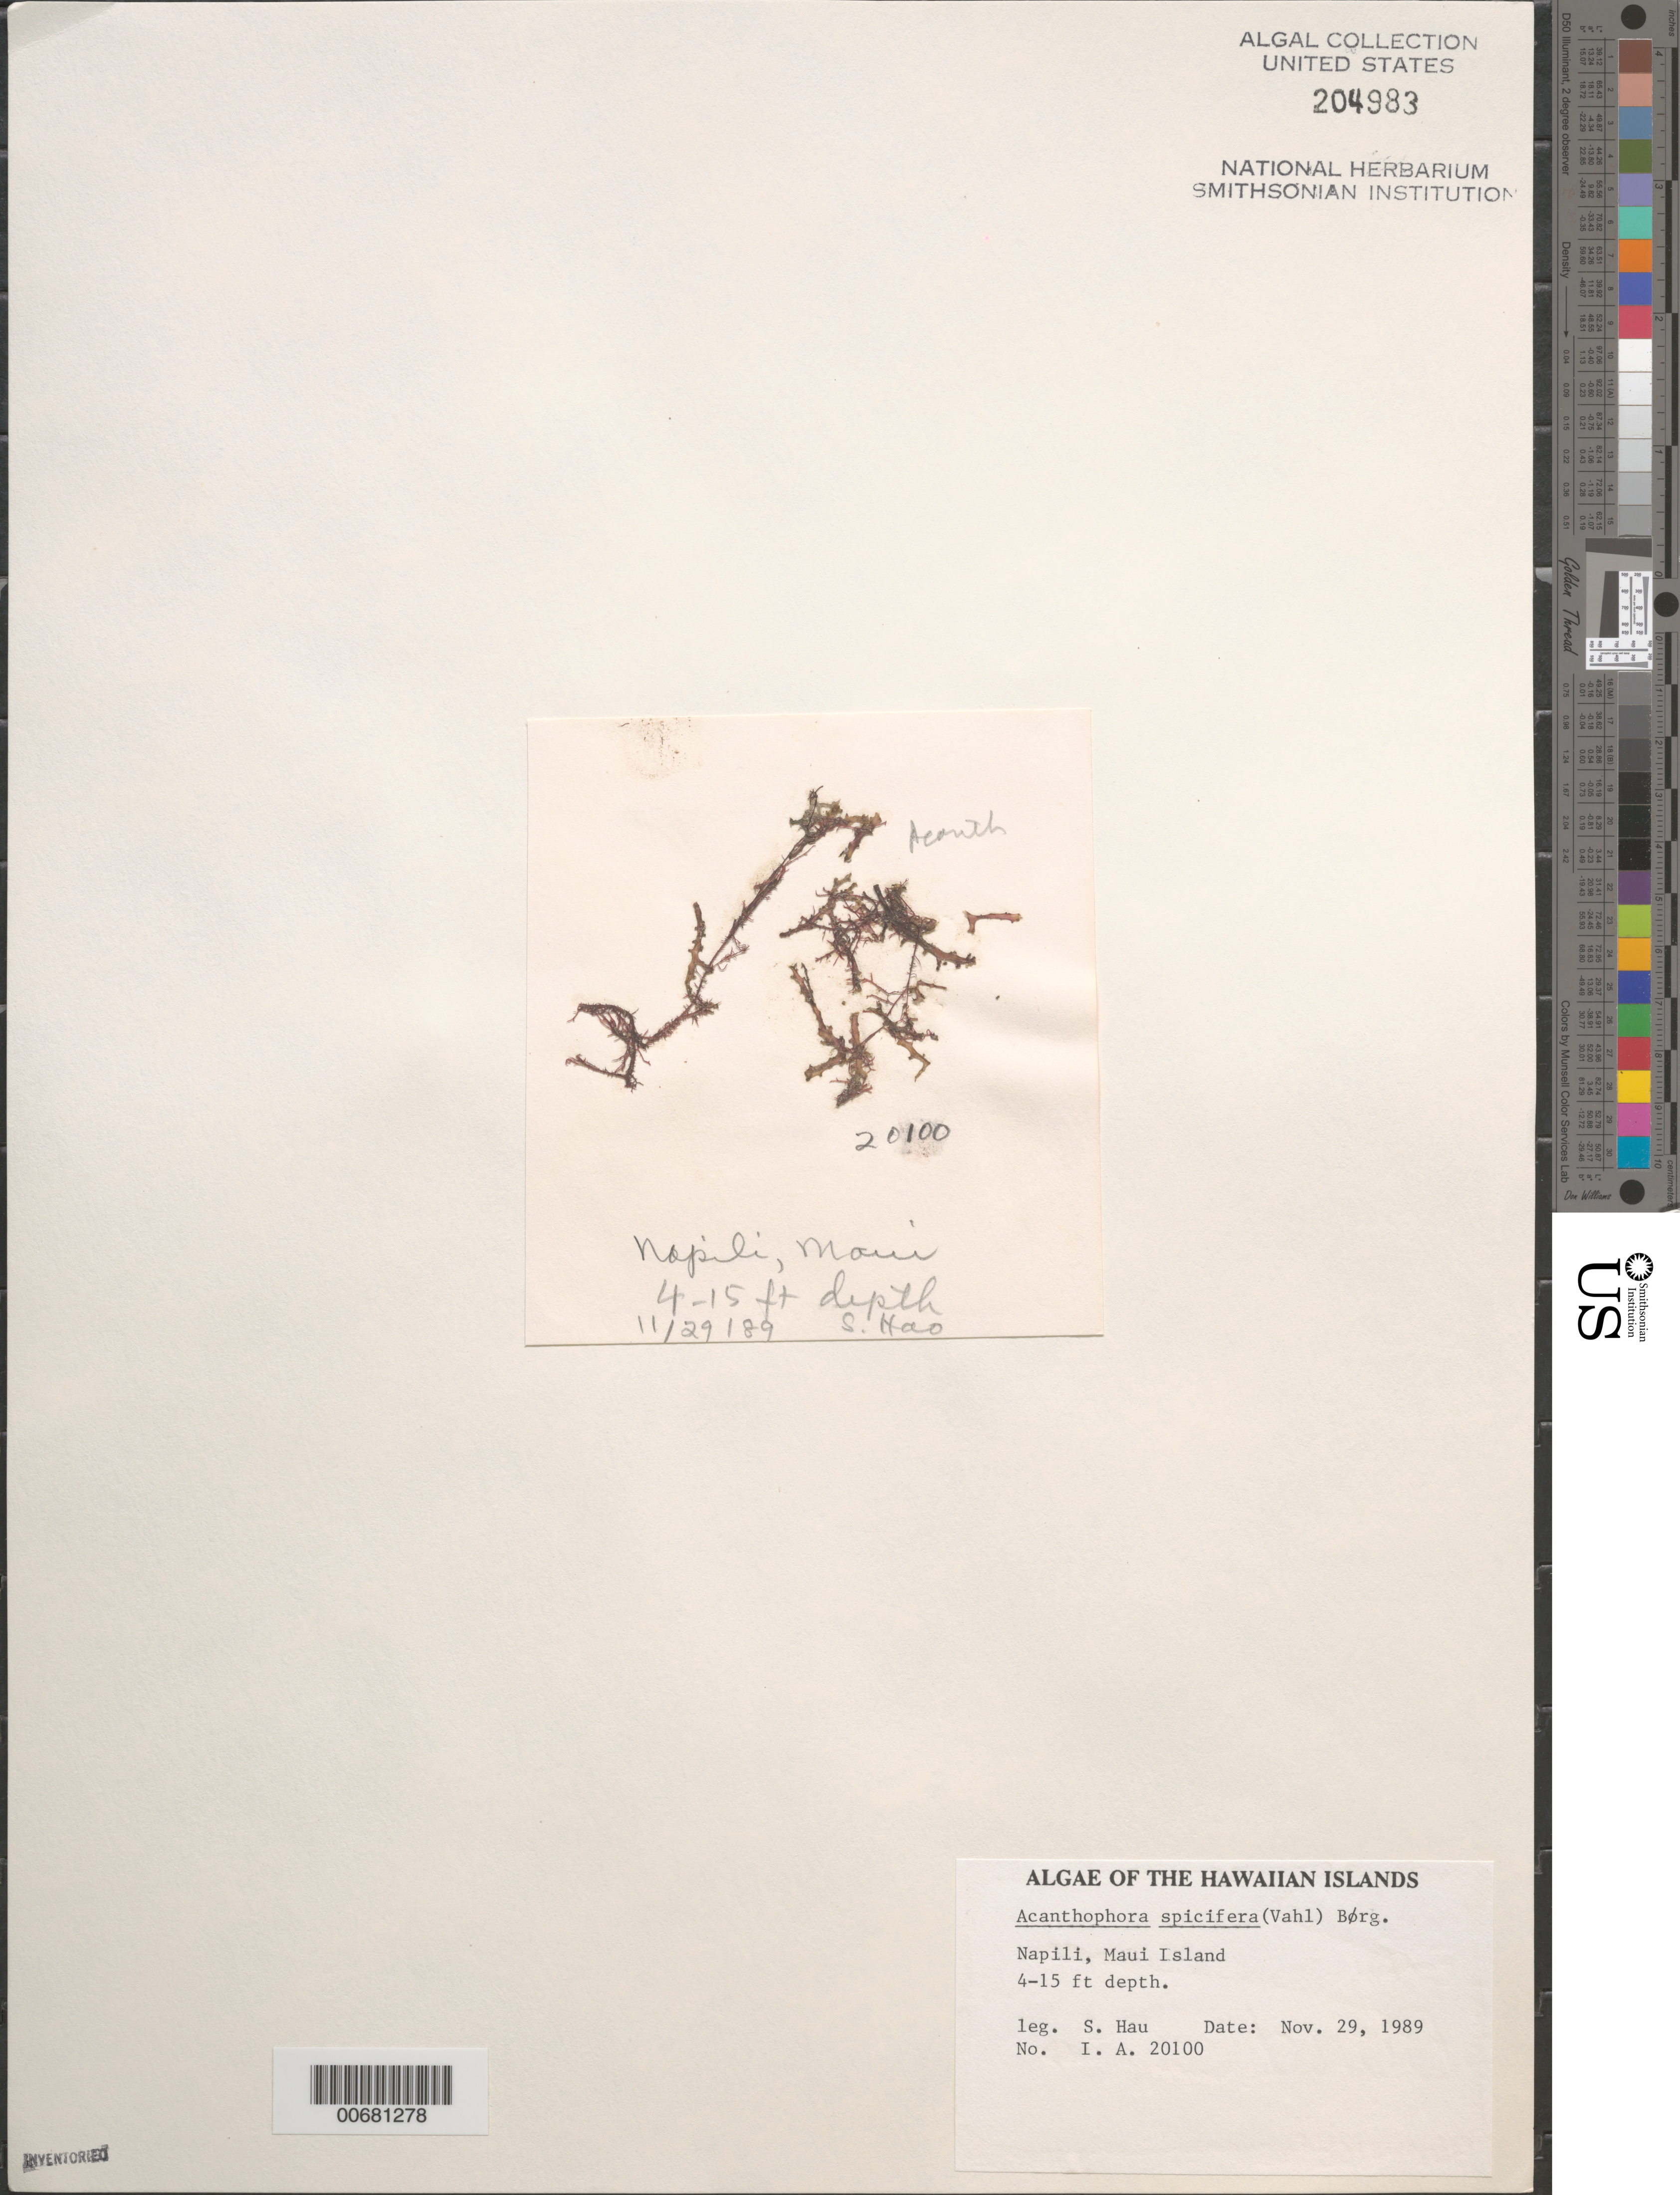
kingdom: Plantae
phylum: Rhodophyta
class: Florideophyceae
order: Ceramiales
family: Rhodomelaceae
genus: Acanthophora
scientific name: Acanthophora spicifera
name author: (Vahl) Børgesen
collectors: S. Hau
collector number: IAA 20100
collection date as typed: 29 Nov 1989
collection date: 1989-11-29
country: United States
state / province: Hawaii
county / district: Maui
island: Maui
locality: Napili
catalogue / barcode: US 204983